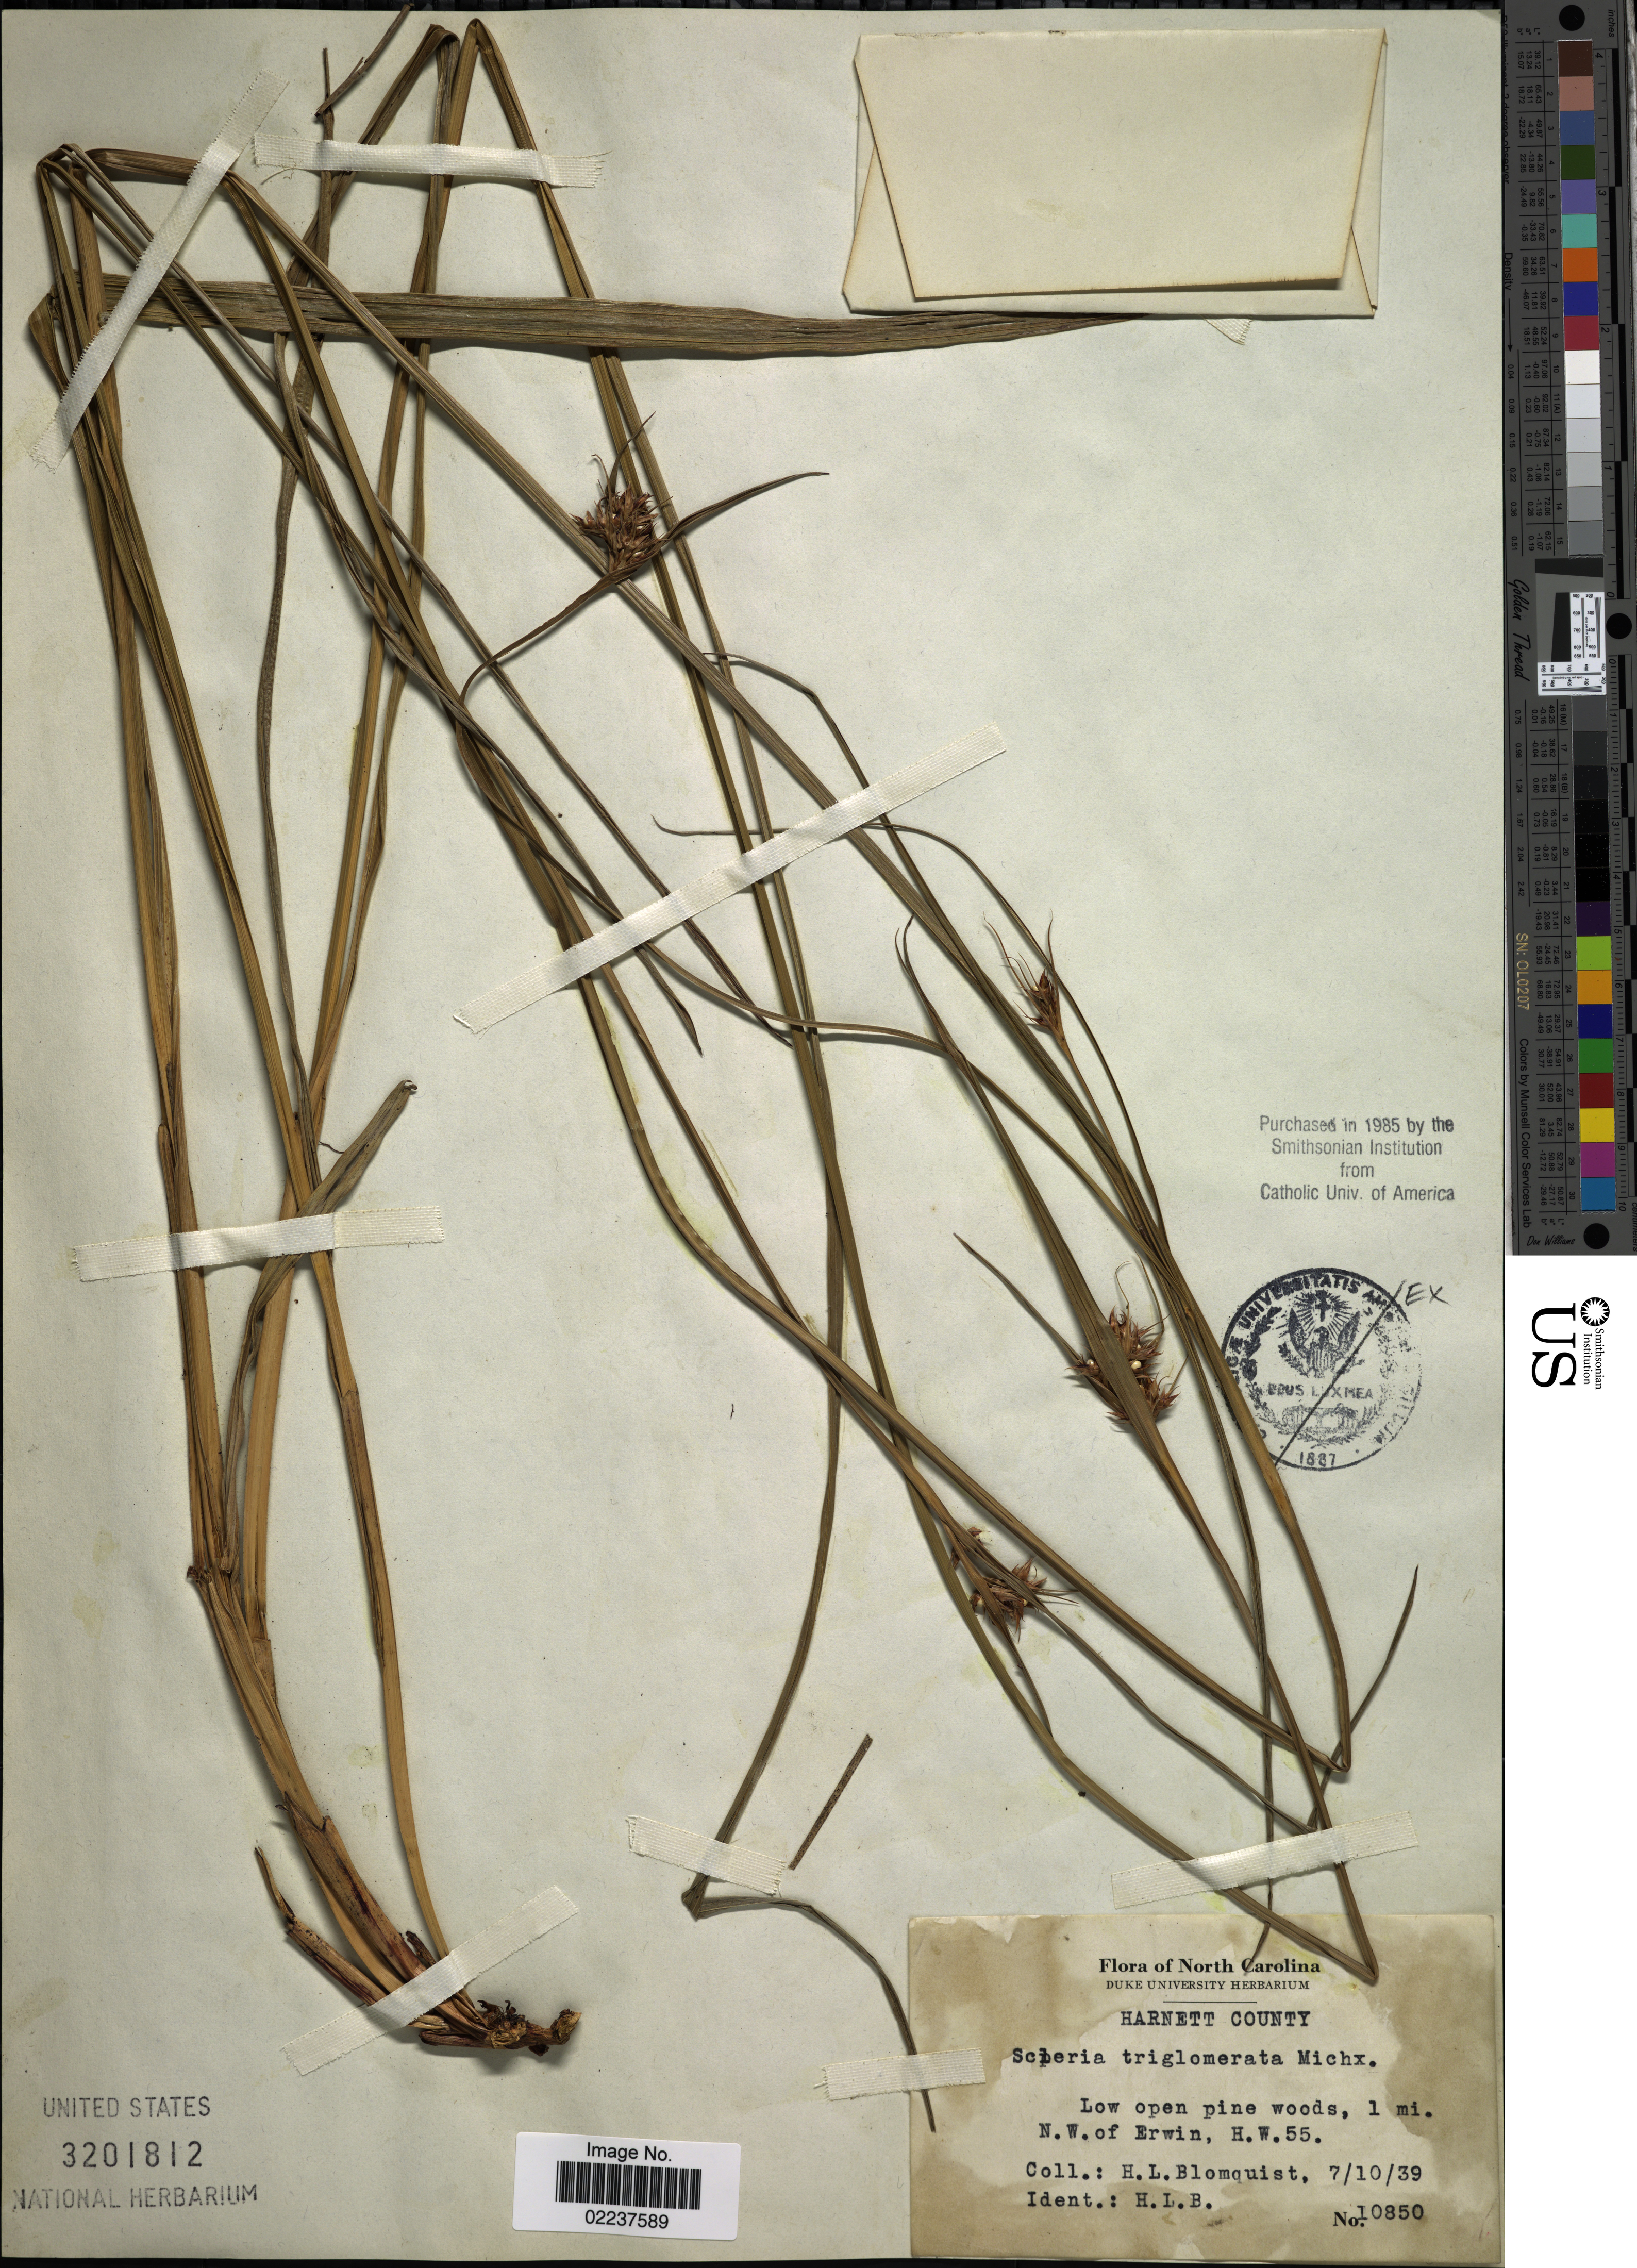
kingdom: Plantae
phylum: Tracheophyta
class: Liliopsida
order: Poales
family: Cyperaceae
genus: Scleria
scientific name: Scleria triglomerata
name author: Michx.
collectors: H. Blomquist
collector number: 10850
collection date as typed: Transcribed d/m/y: 10/7/39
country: United States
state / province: North Carolina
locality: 1 mi. N.W. of Erwin, H.W. 55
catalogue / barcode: US 3201812